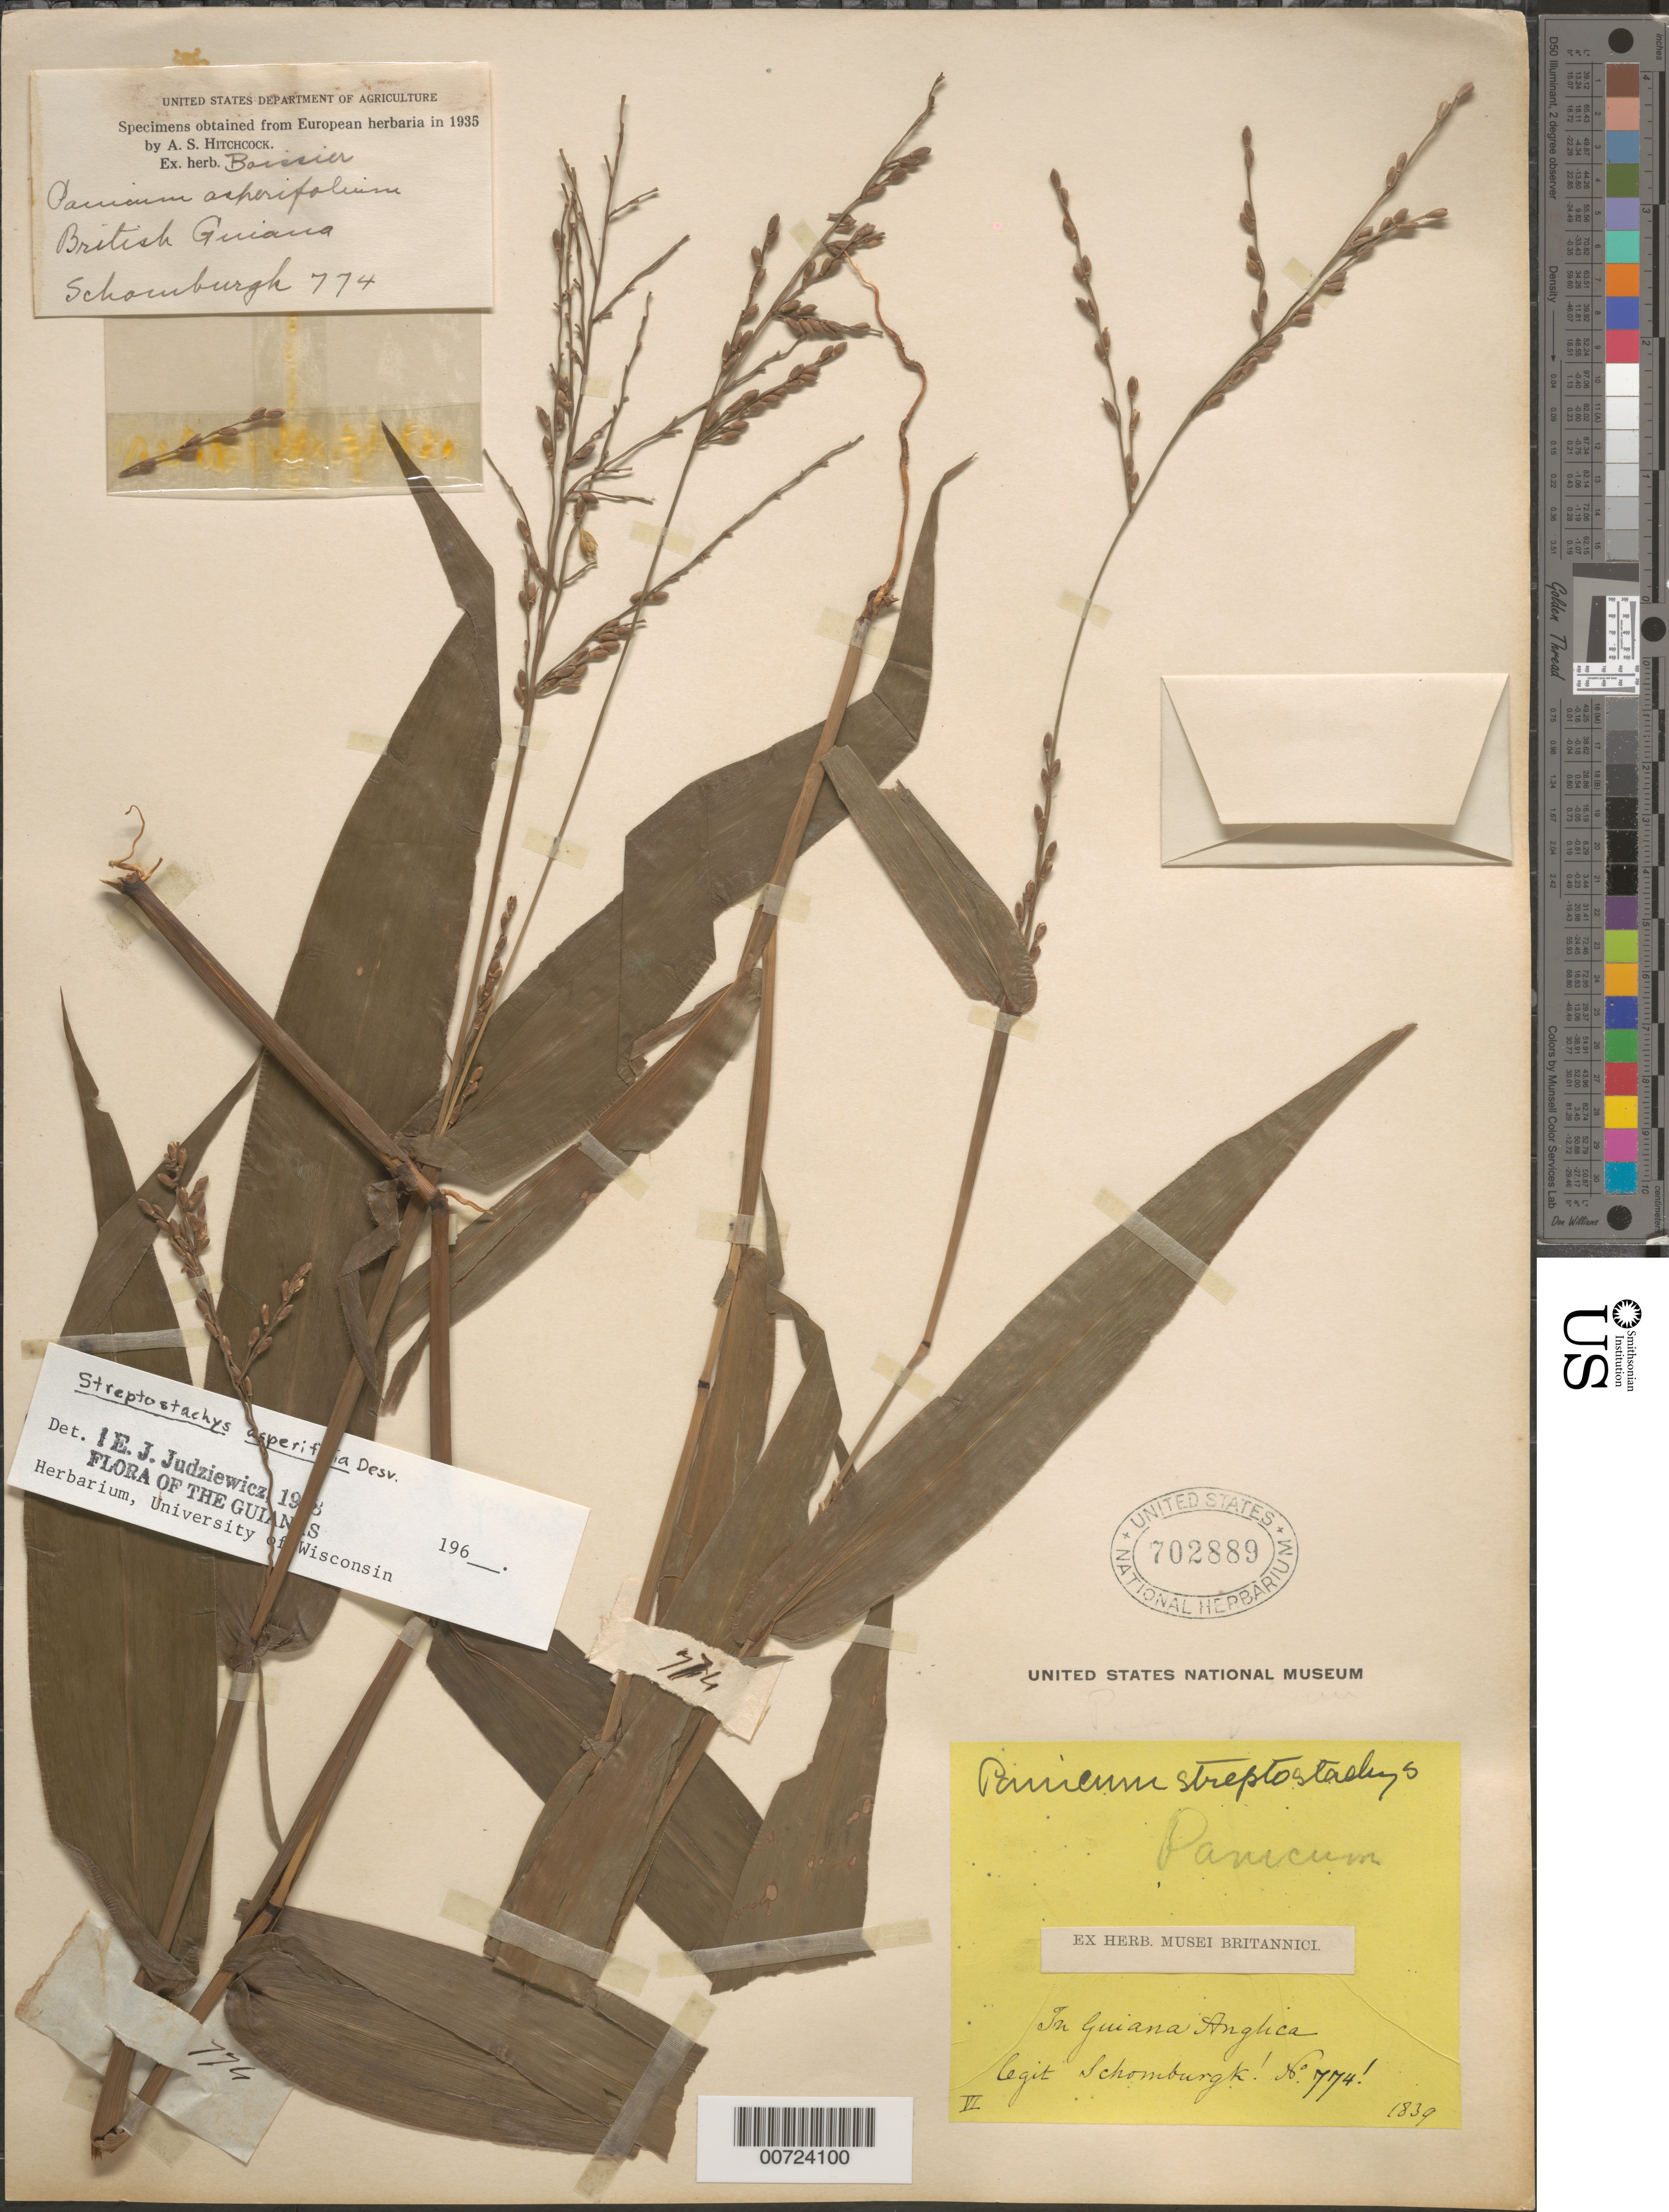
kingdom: Plantae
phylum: Tracheophyta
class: Liliopsida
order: Poales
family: Poaceae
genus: Streptostachys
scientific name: Streptostachys asperifolia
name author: Desv.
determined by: Judziewicz, E. J.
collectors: R. H. Schomburgk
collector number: I 774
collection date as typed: June 1839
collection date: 1839-06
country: Guyana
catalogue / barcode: US 702889